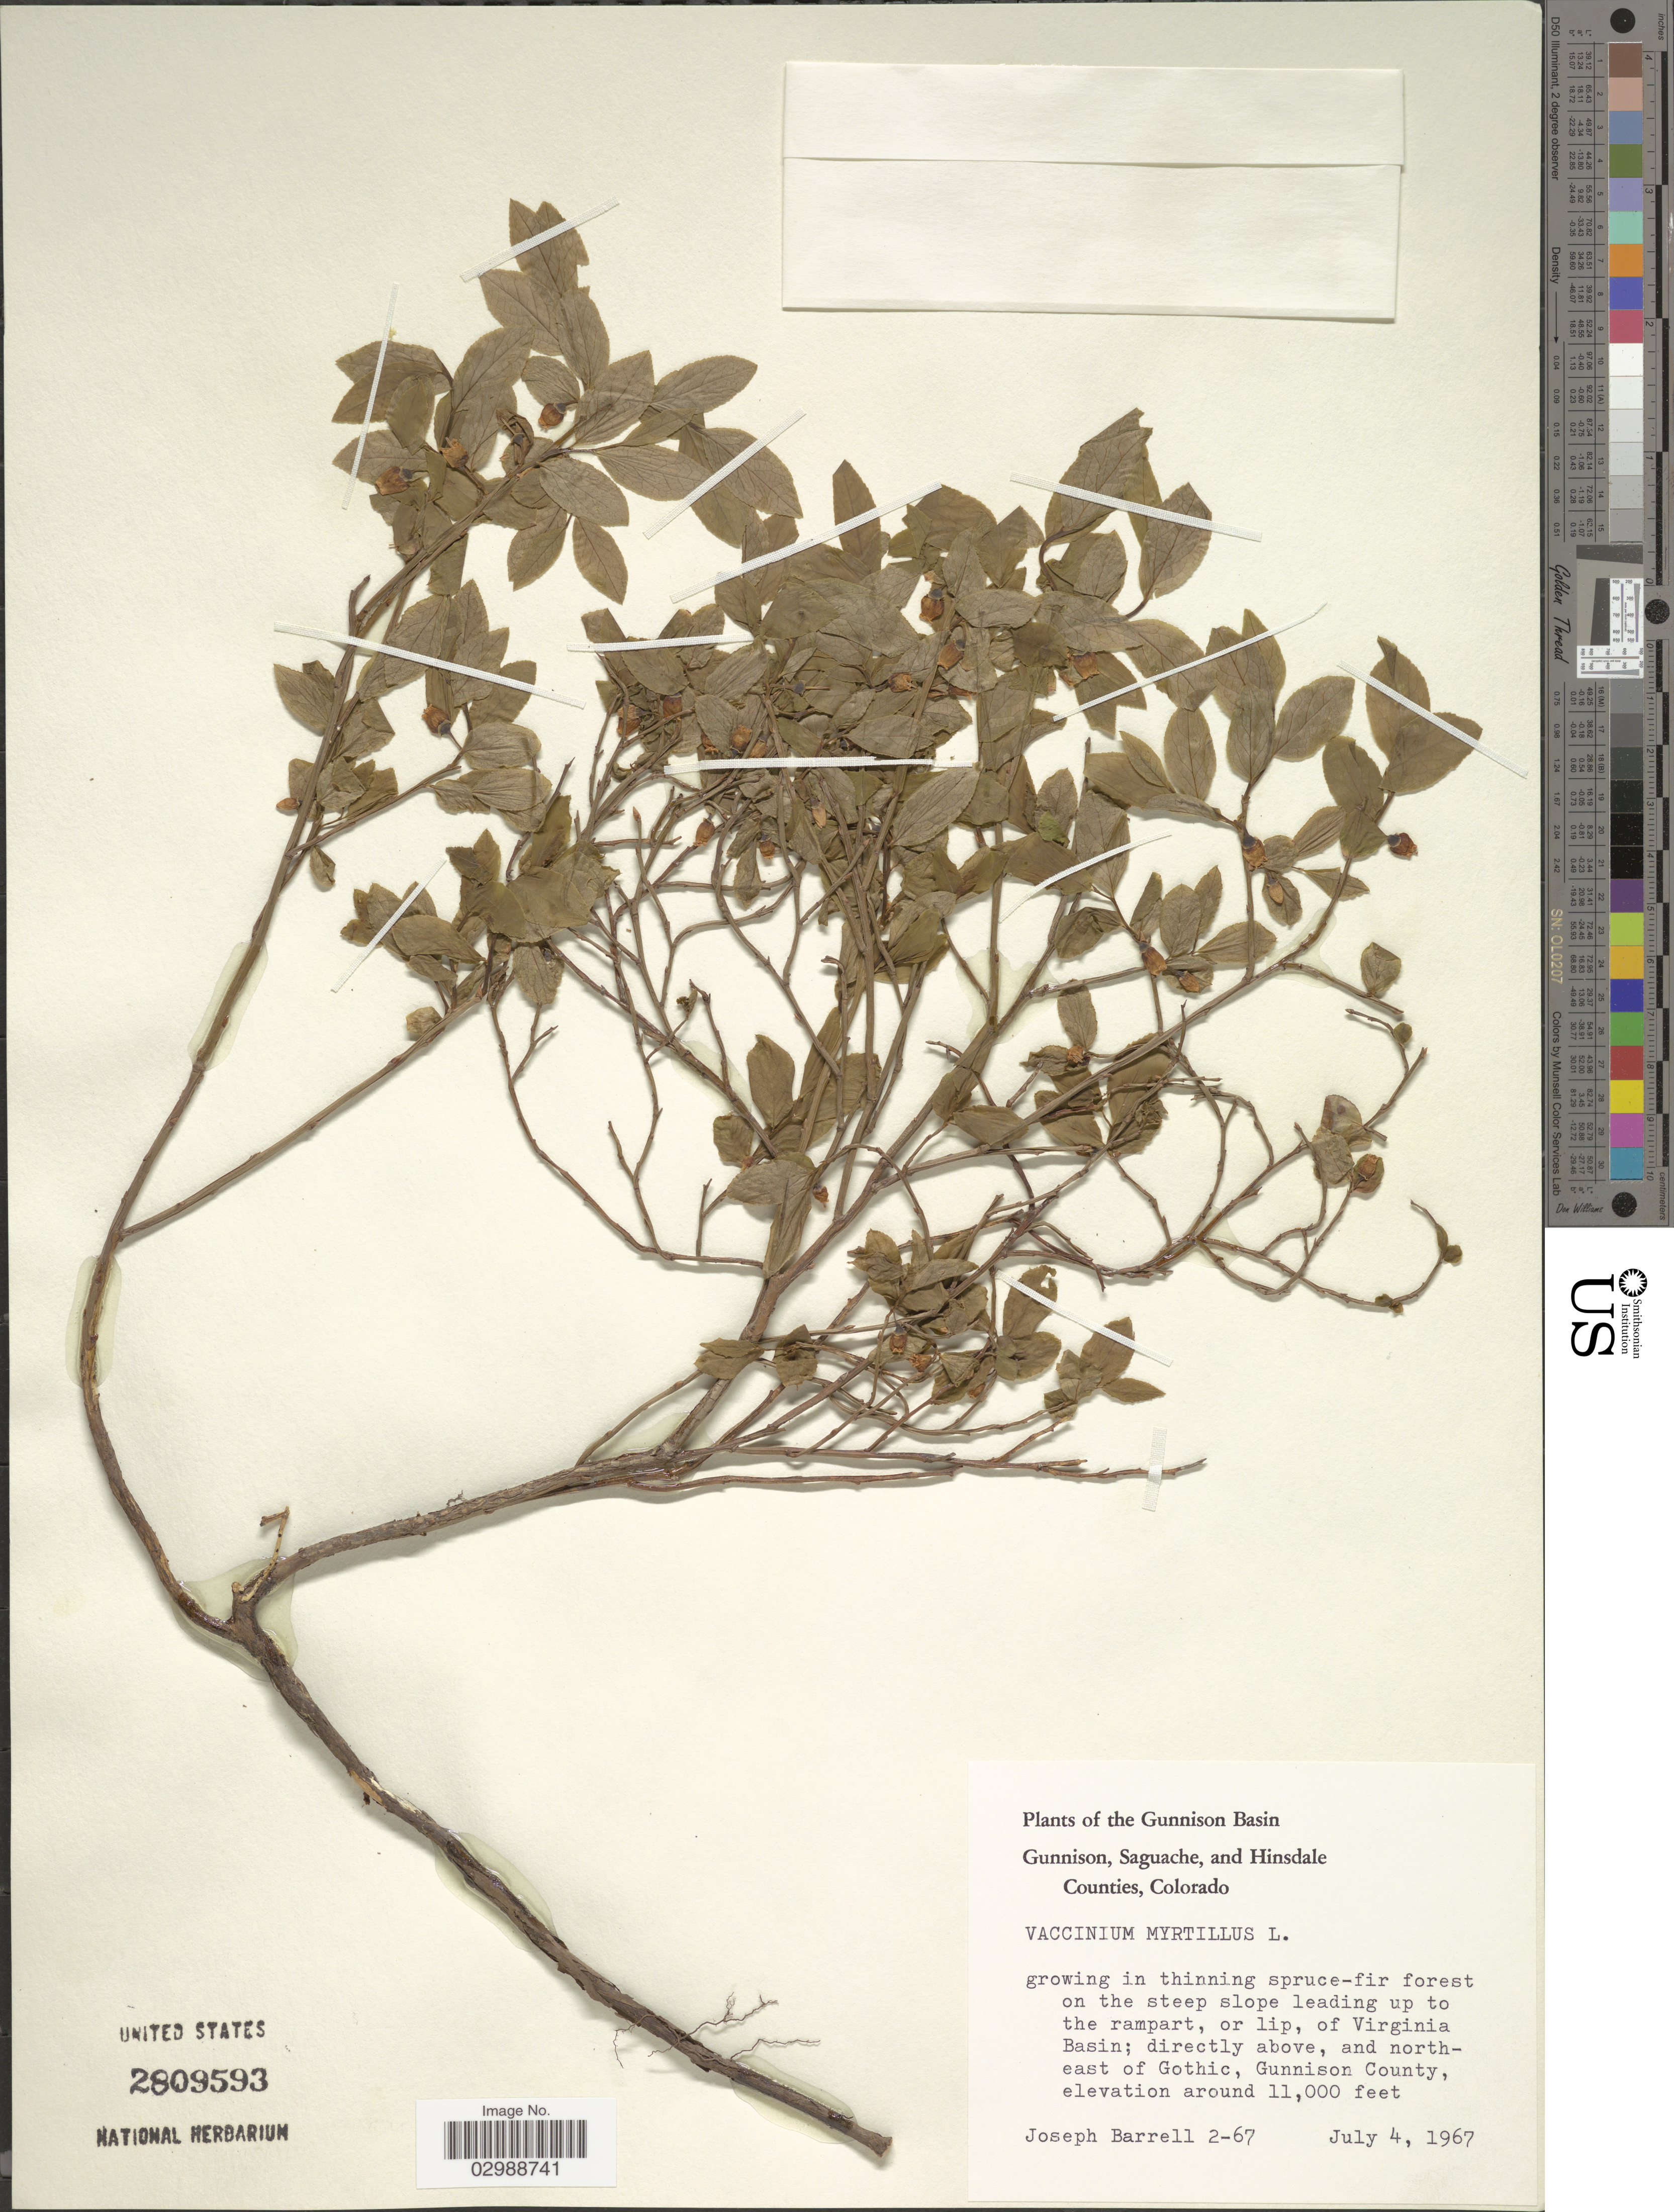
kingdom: Plantae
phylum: Tracheophyta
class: Magnoliopsida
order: Ericales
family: Ericaceae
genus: Vaccinium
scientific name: Vaccinium myrtillus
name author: L.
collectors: J. Barrell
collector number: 2-67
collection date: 1967-07-04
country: United States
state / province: Colorado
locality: Gunnison Basin. Virginia Basin; directly above, and north-east of Gothic, Gunnison County.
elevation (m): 3353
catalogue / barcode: US 2809593